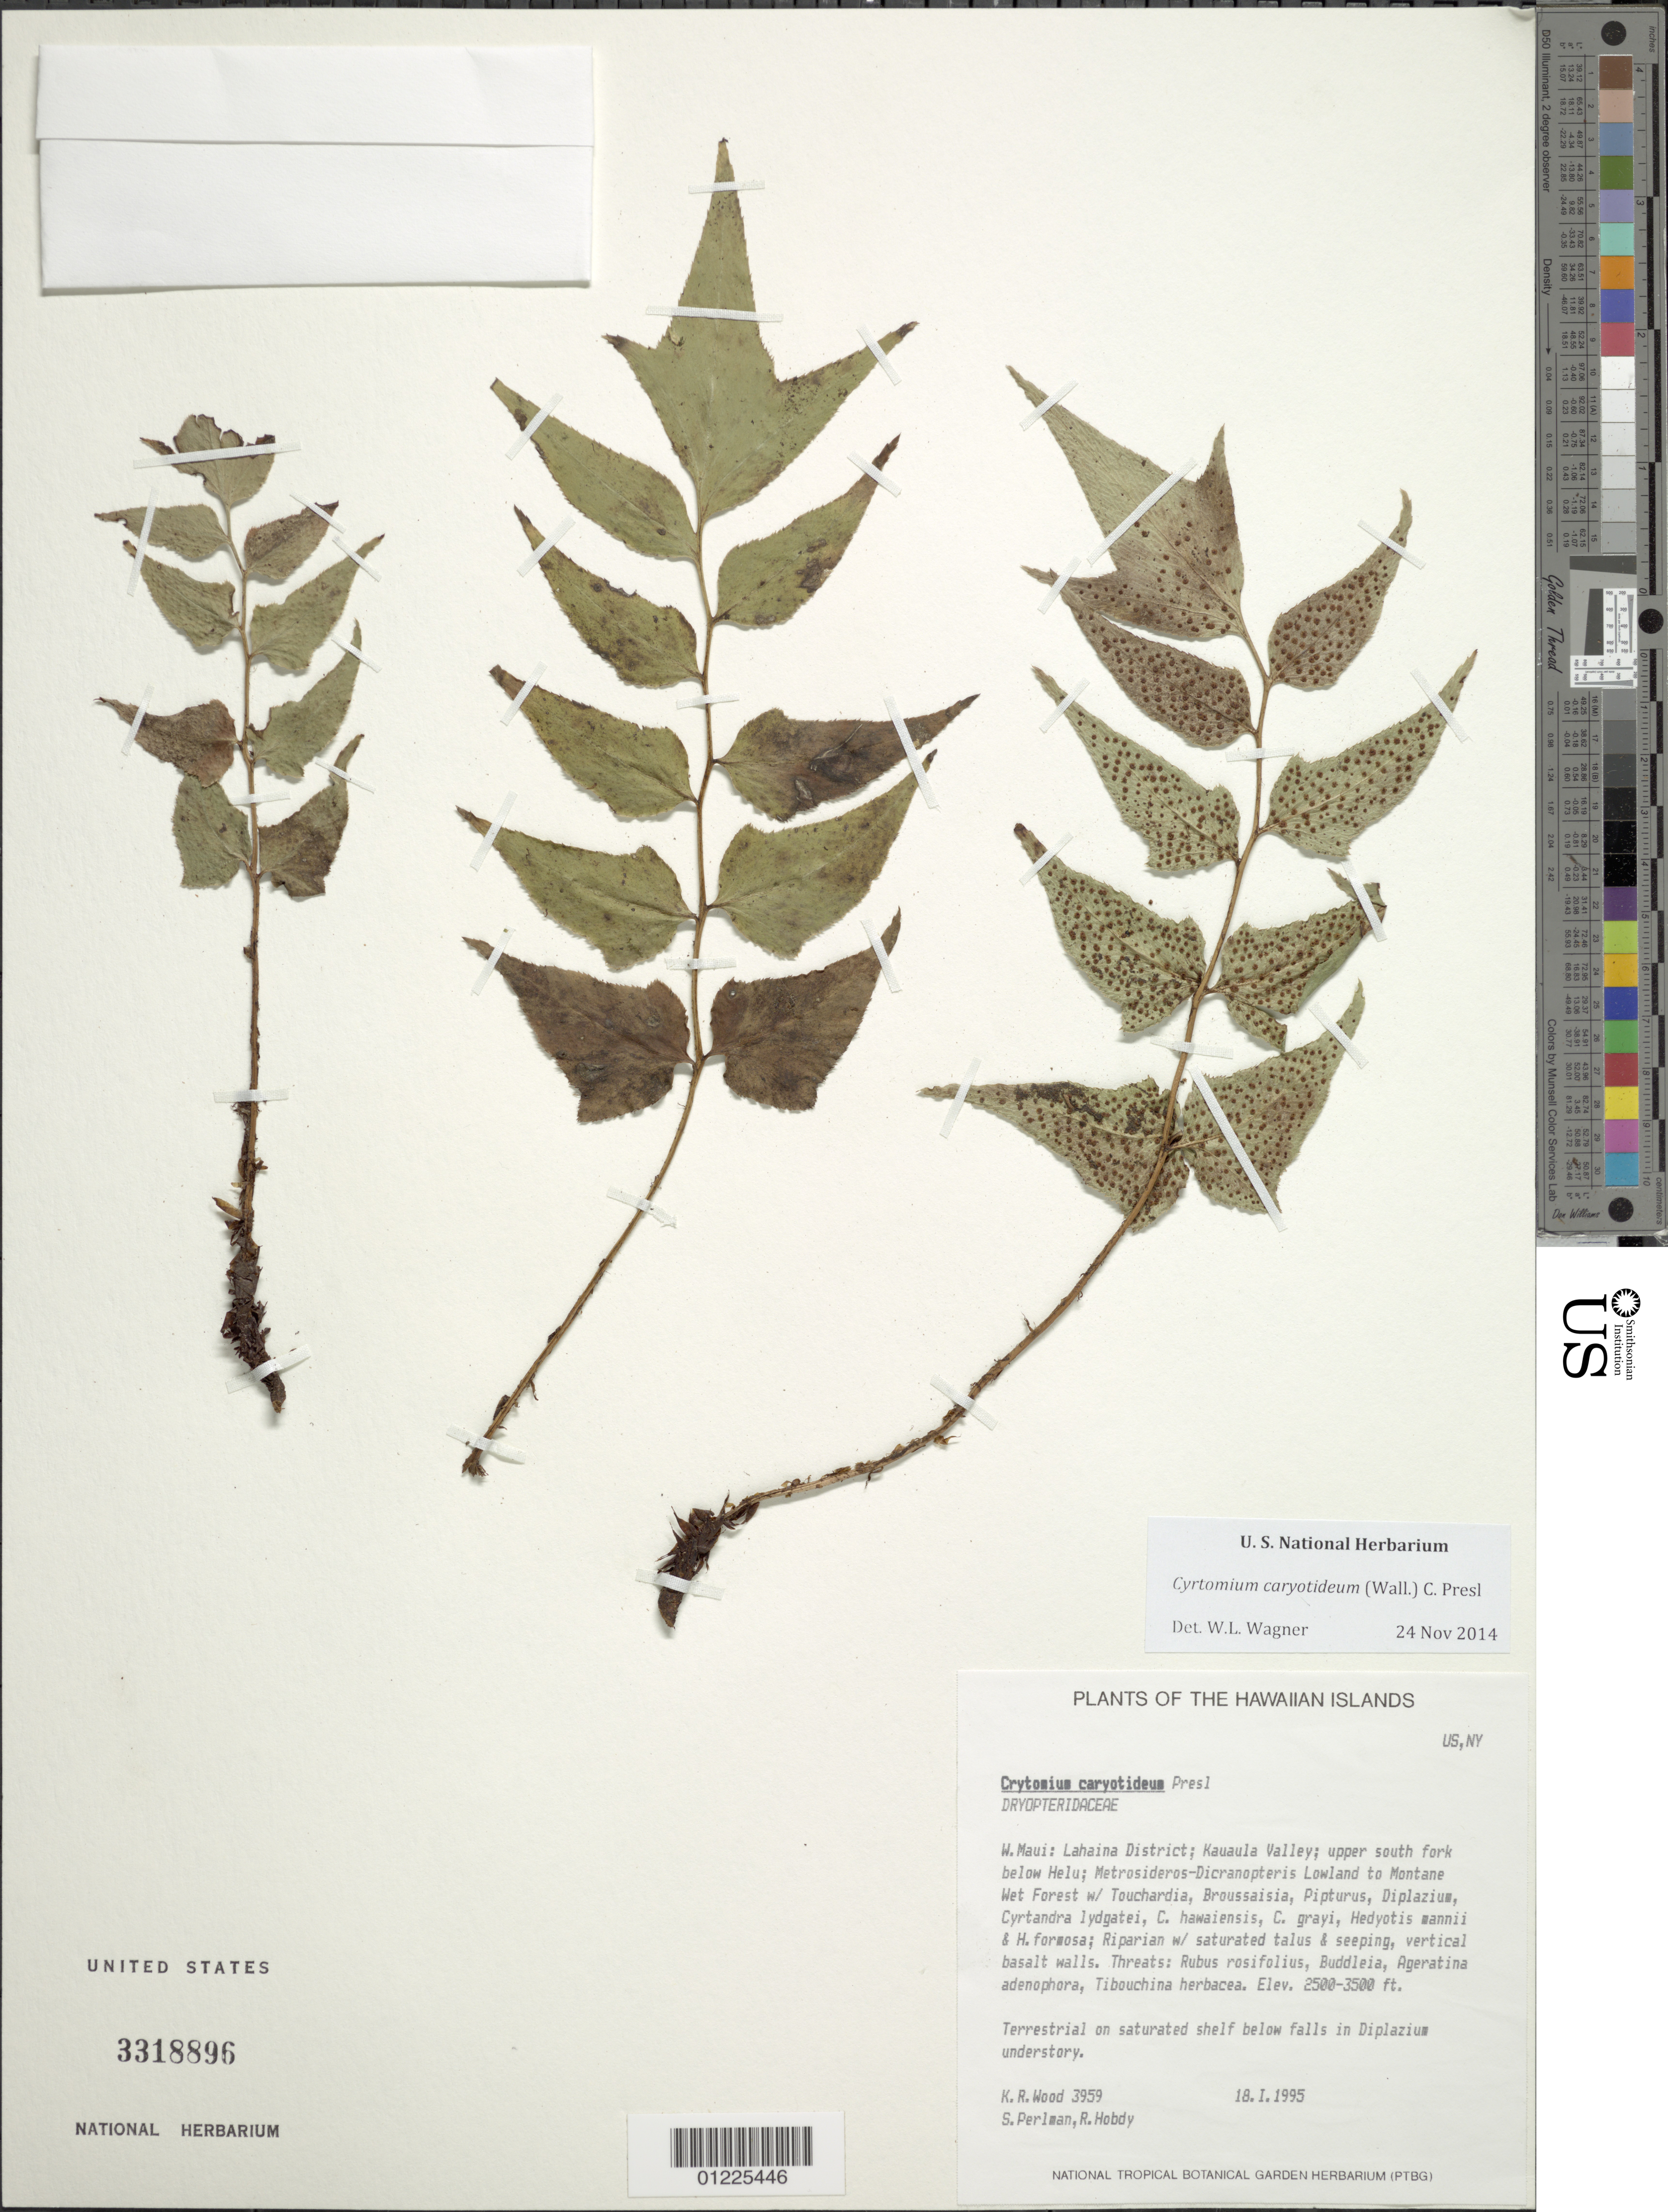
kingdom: Plantae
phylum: Tracheophyta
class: Polypodiopsida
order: Polypodiales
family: Dryopteridaceae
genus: Cyrtomium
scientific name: Cyrtomium caryotideum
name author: (Wall. ex Hook. & Grev.) C. Presl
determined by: Wagner, W. L., (BOT), Smithsonian Institution - National Museum of Natural History (UNITED STATES)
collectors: K. R. Wood, S. P. Perlman & R. Hobdy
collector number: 3959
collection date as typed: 18 Jan 1995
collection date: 1995-01-18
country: United States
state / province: Hawaii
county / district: Maui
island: Maui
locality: W Maui, Lahaina Dist, Kauaula Valley, upper S fork below Helu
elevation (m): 762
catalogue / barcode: US 3318896